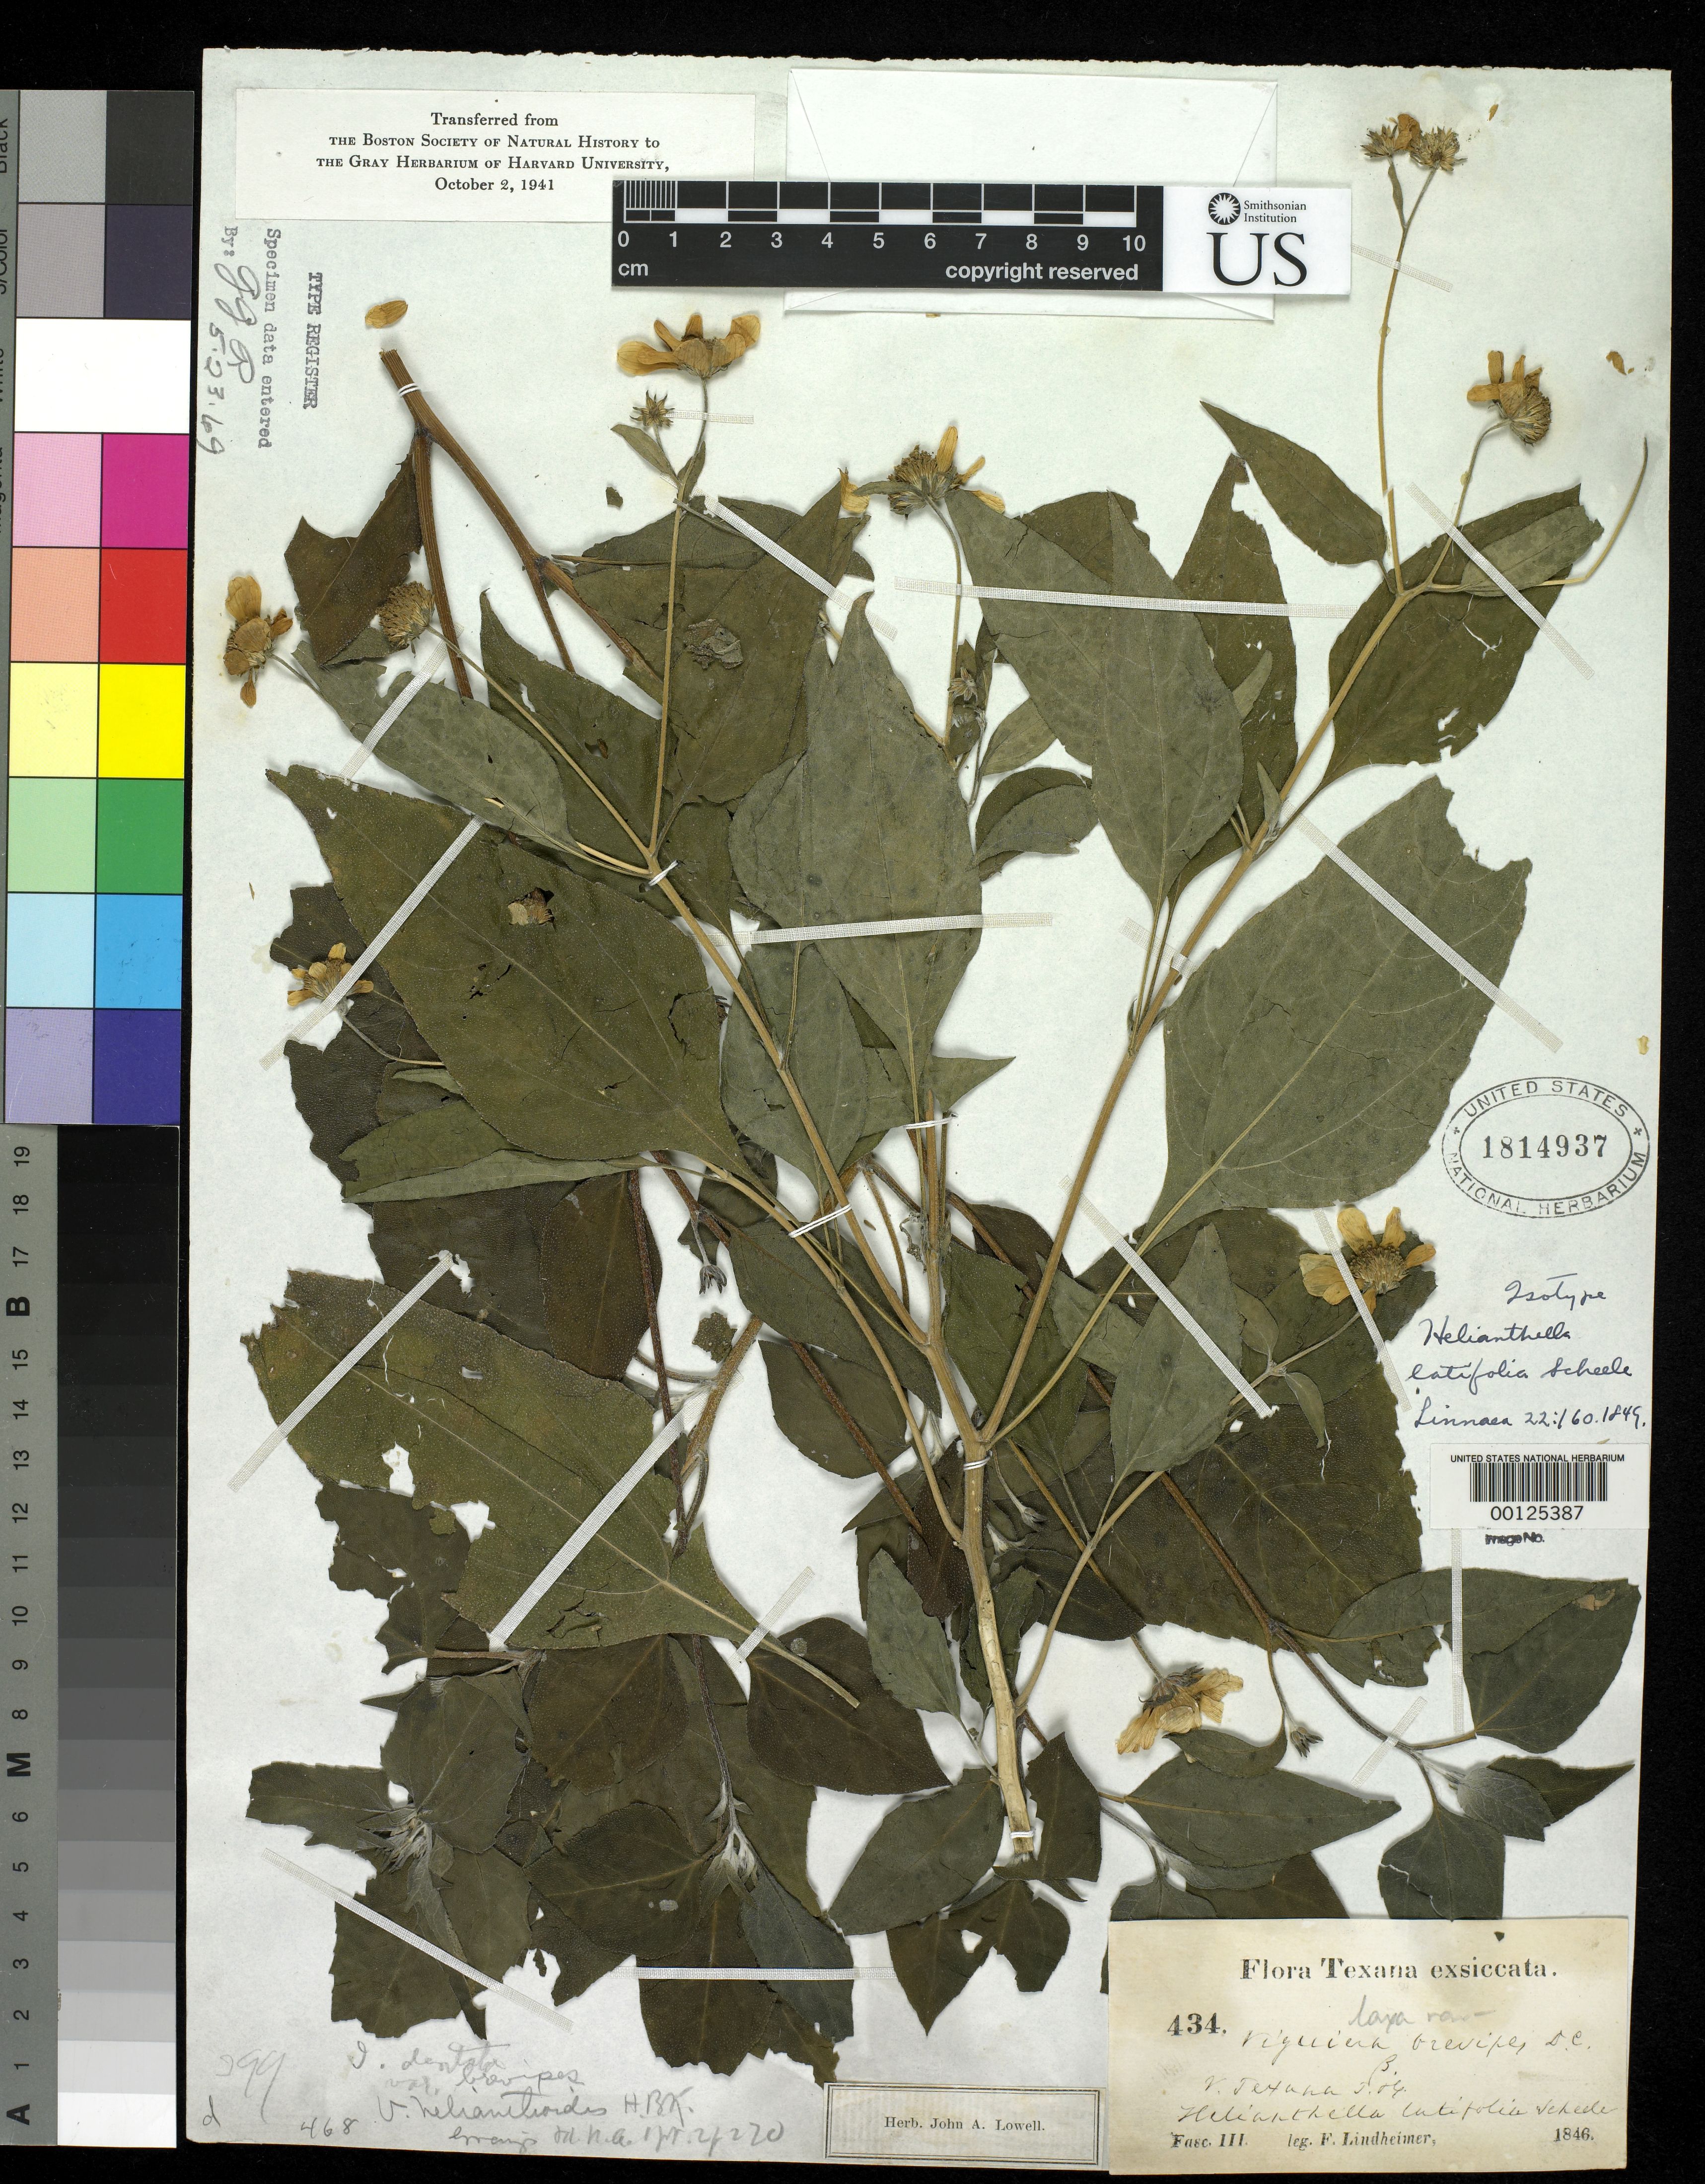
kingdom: Plantae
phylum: Tracheophyta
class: Magnoliopsida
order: Asterales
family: Asteraceae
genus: Helianthella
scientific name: Helianthella latifolia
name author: Scheele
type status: Isotype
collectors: F. J. Lindheimer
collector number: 3.434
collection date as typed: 1846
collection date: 1846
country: United States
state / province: Texas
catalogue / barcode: US 1814937